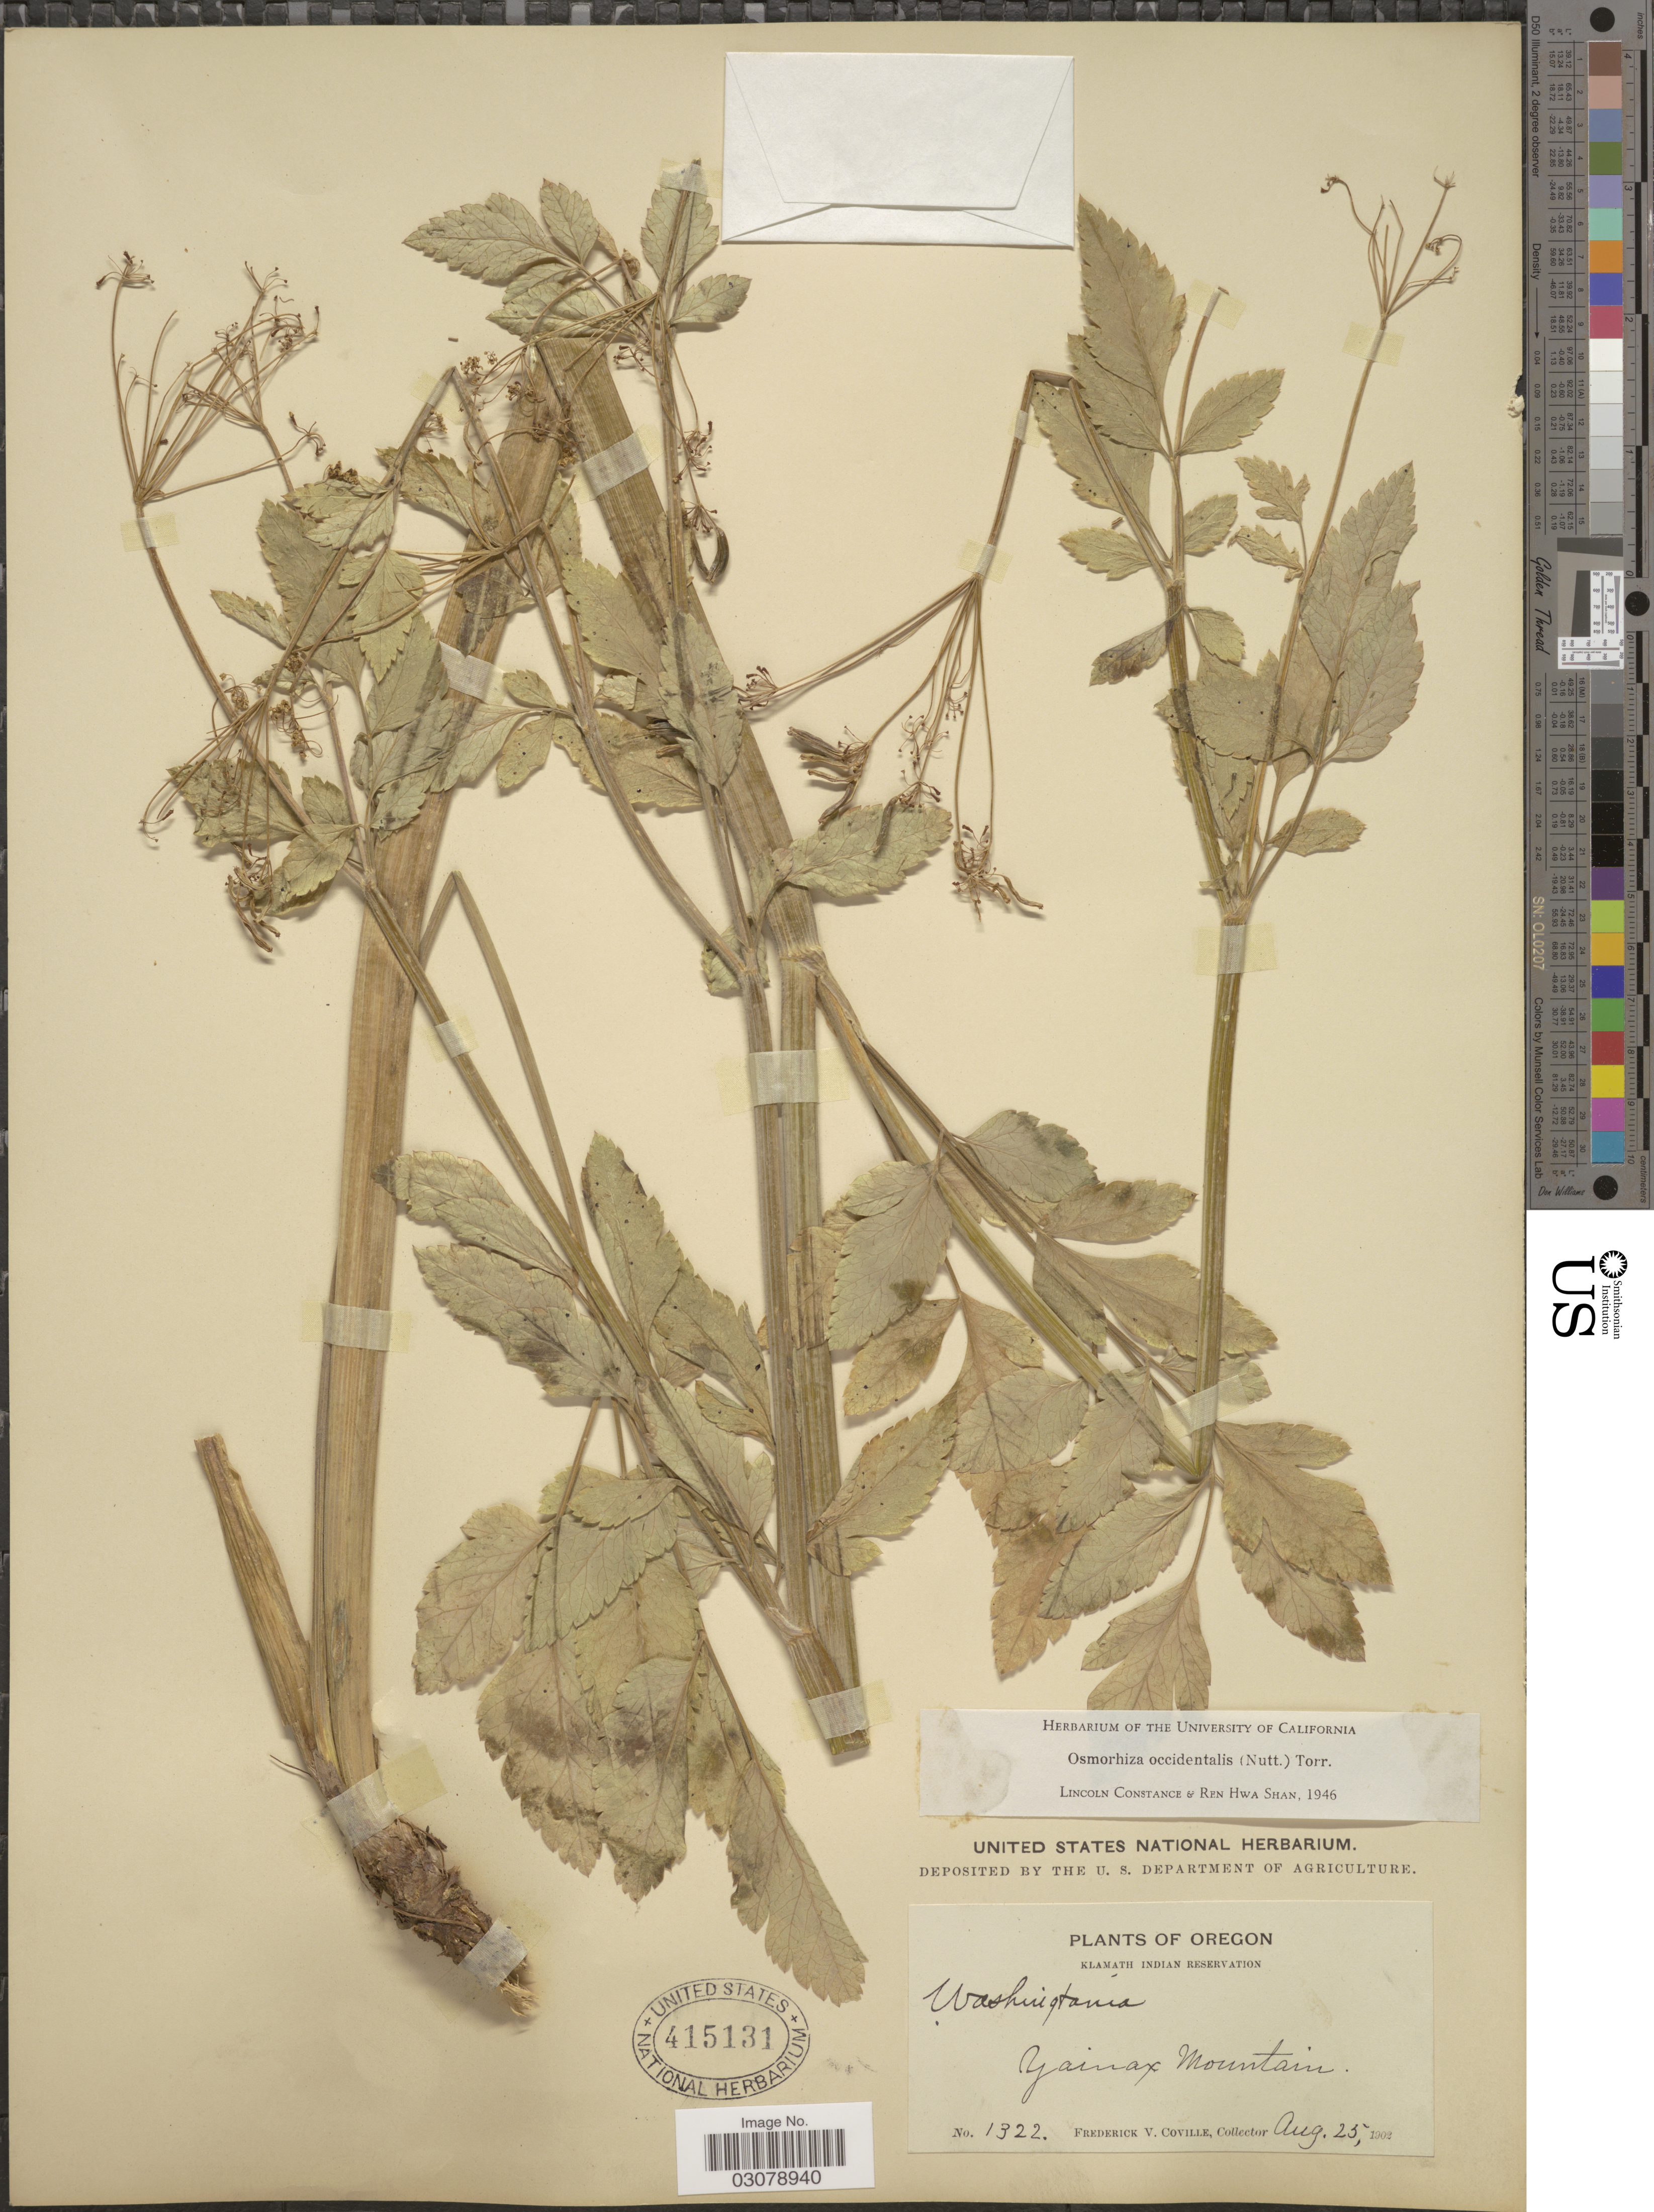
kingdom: Plantae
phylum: Tracheophyta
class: Magnoliopsida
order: Apiales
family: Apiaceae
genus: Osmorhiza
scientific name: Osmorhiza occidentalis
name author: (Nutt.) Torr.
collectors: F. V. Coville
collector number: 1322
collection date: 1902-08-25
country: United States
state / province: Oregon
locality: Yainax Mountain, Klamath Indian Reservation.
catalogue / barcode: US 415131